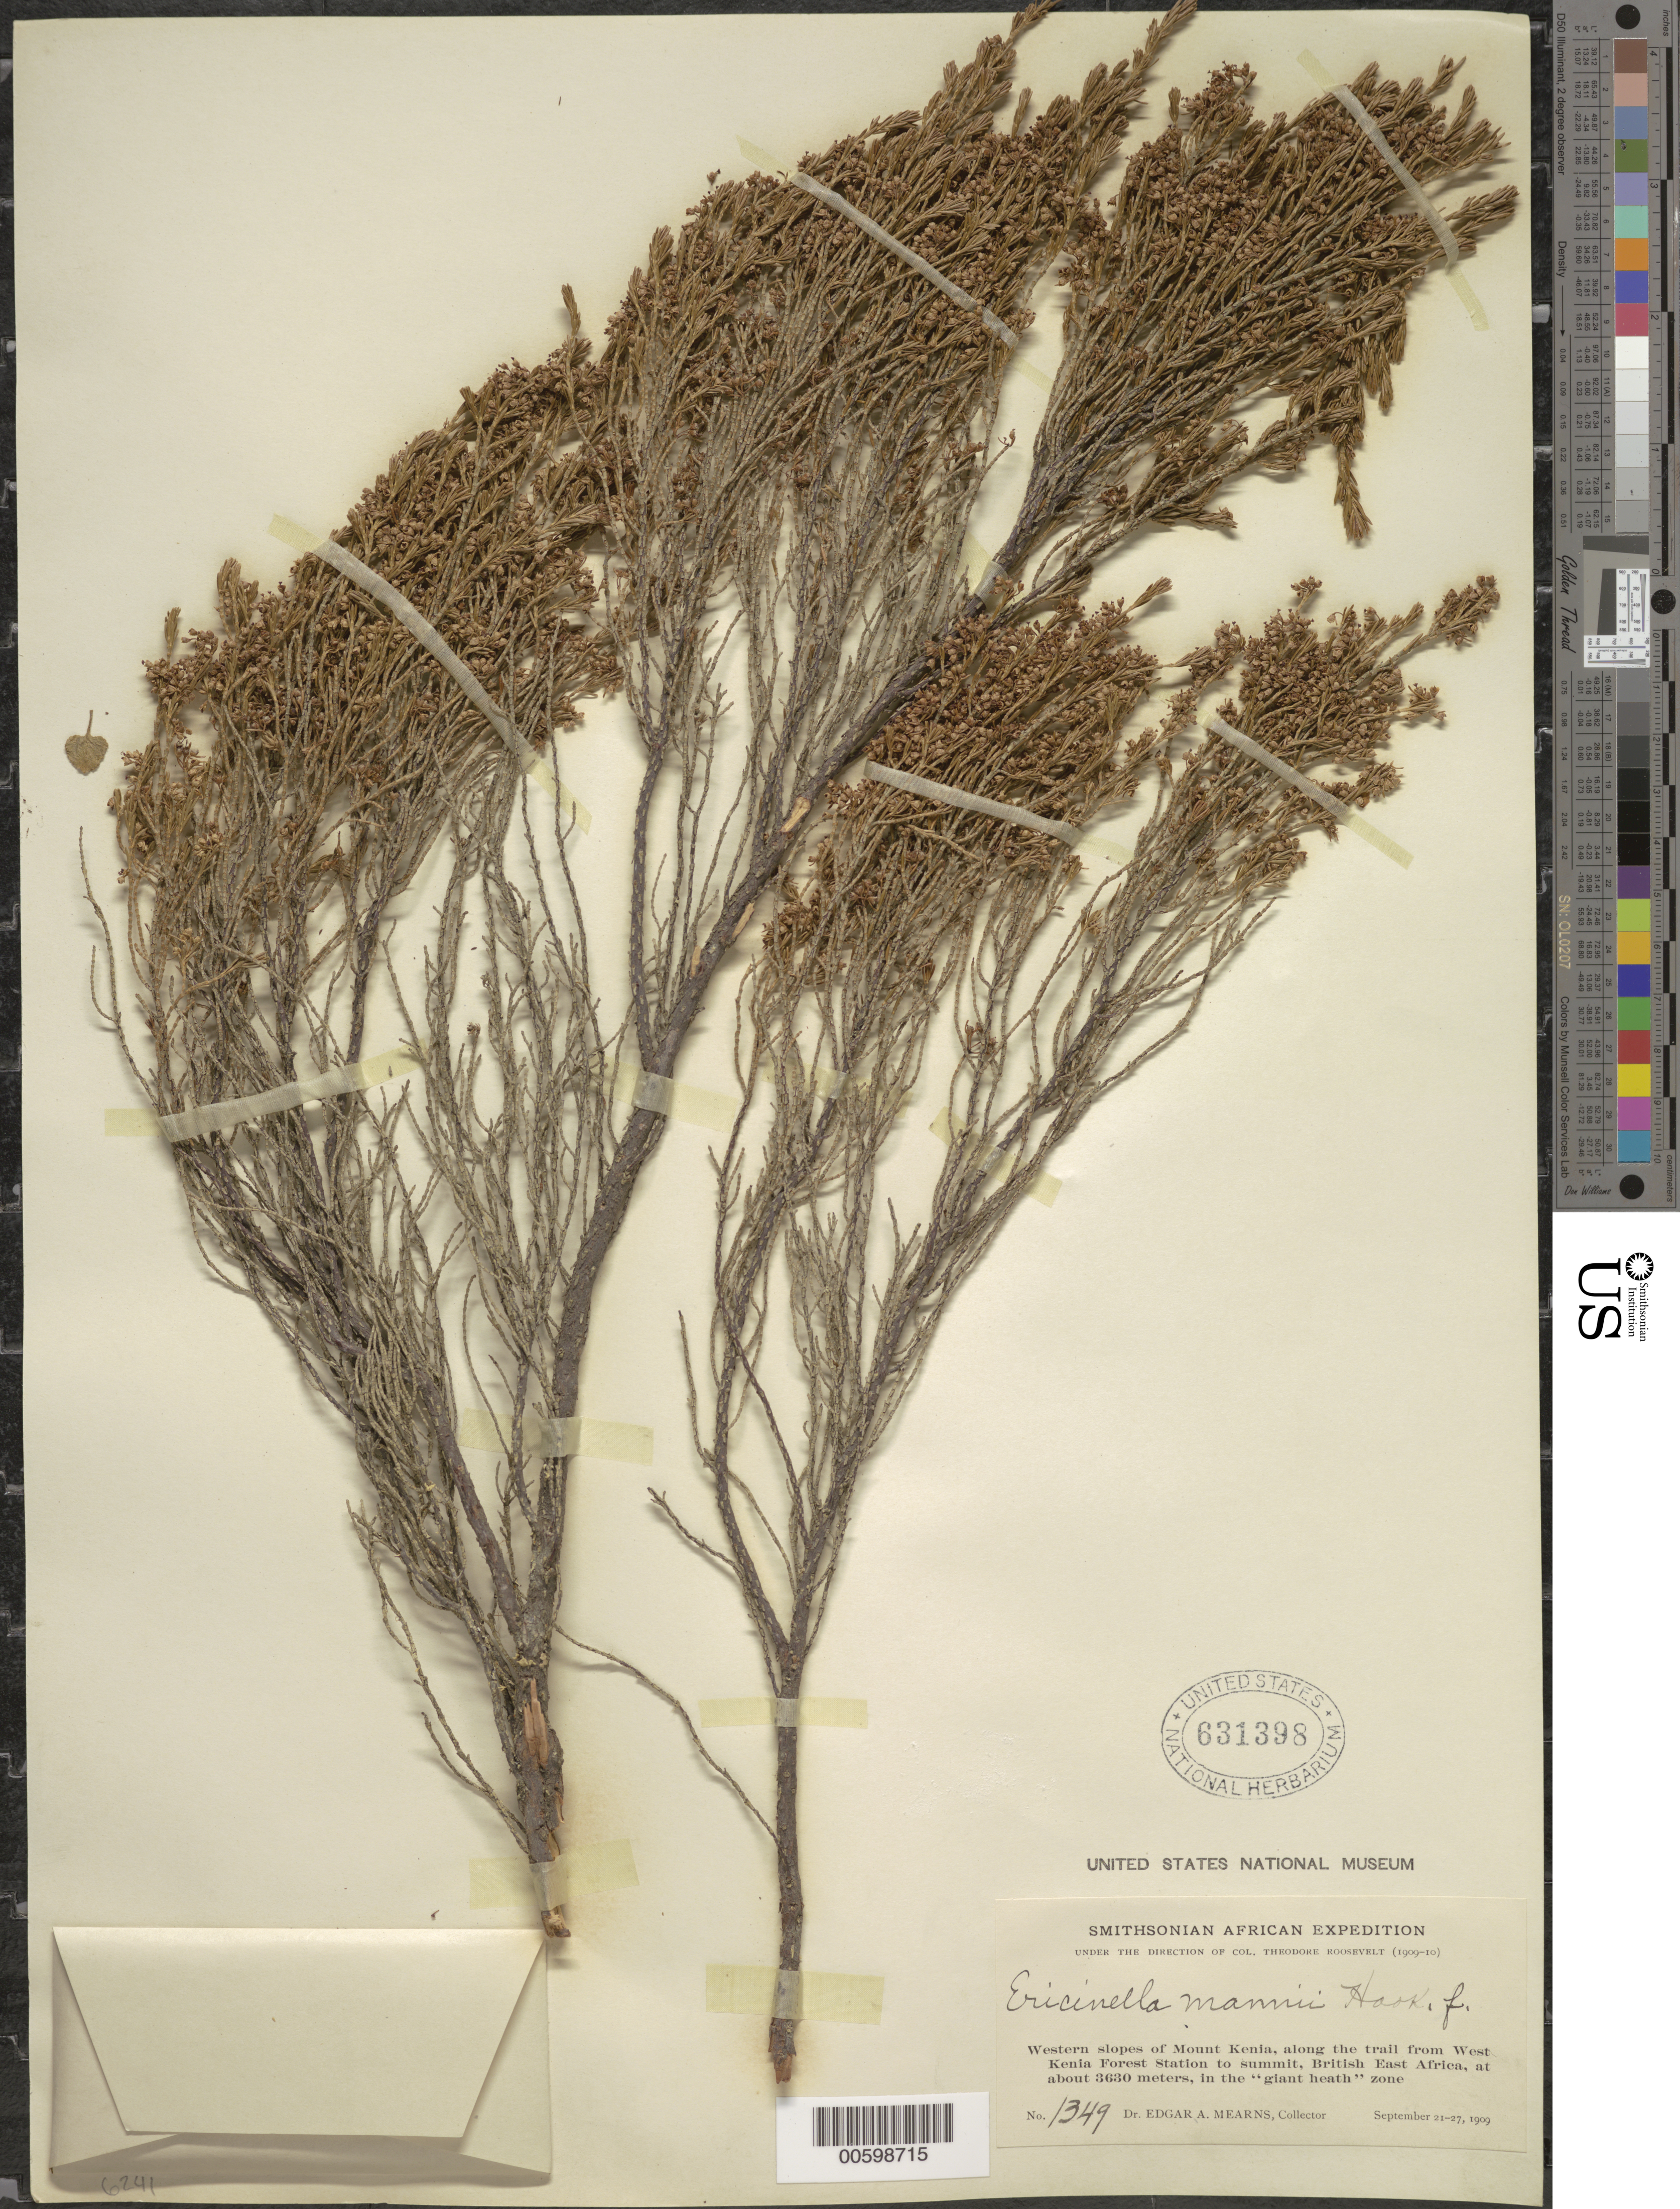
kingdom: Plantae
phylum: Tracheophyta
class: Magnoliopsida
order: Ericales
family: Ericaceae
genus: Ericinella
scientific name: Ericinella mannii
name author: Hook. f.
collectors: E. A. Mearns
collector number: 1349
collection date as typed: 21 Sep 1909 to 27 Sep 1909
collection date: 1909-09-21/1909-09-27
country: Kenya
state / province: Nyeri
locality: Western slopes of mount Kenya, along the trail from West Kenya Forest Station to summit, in the " giant healt" zone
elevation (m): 3630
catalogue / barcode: US 631398